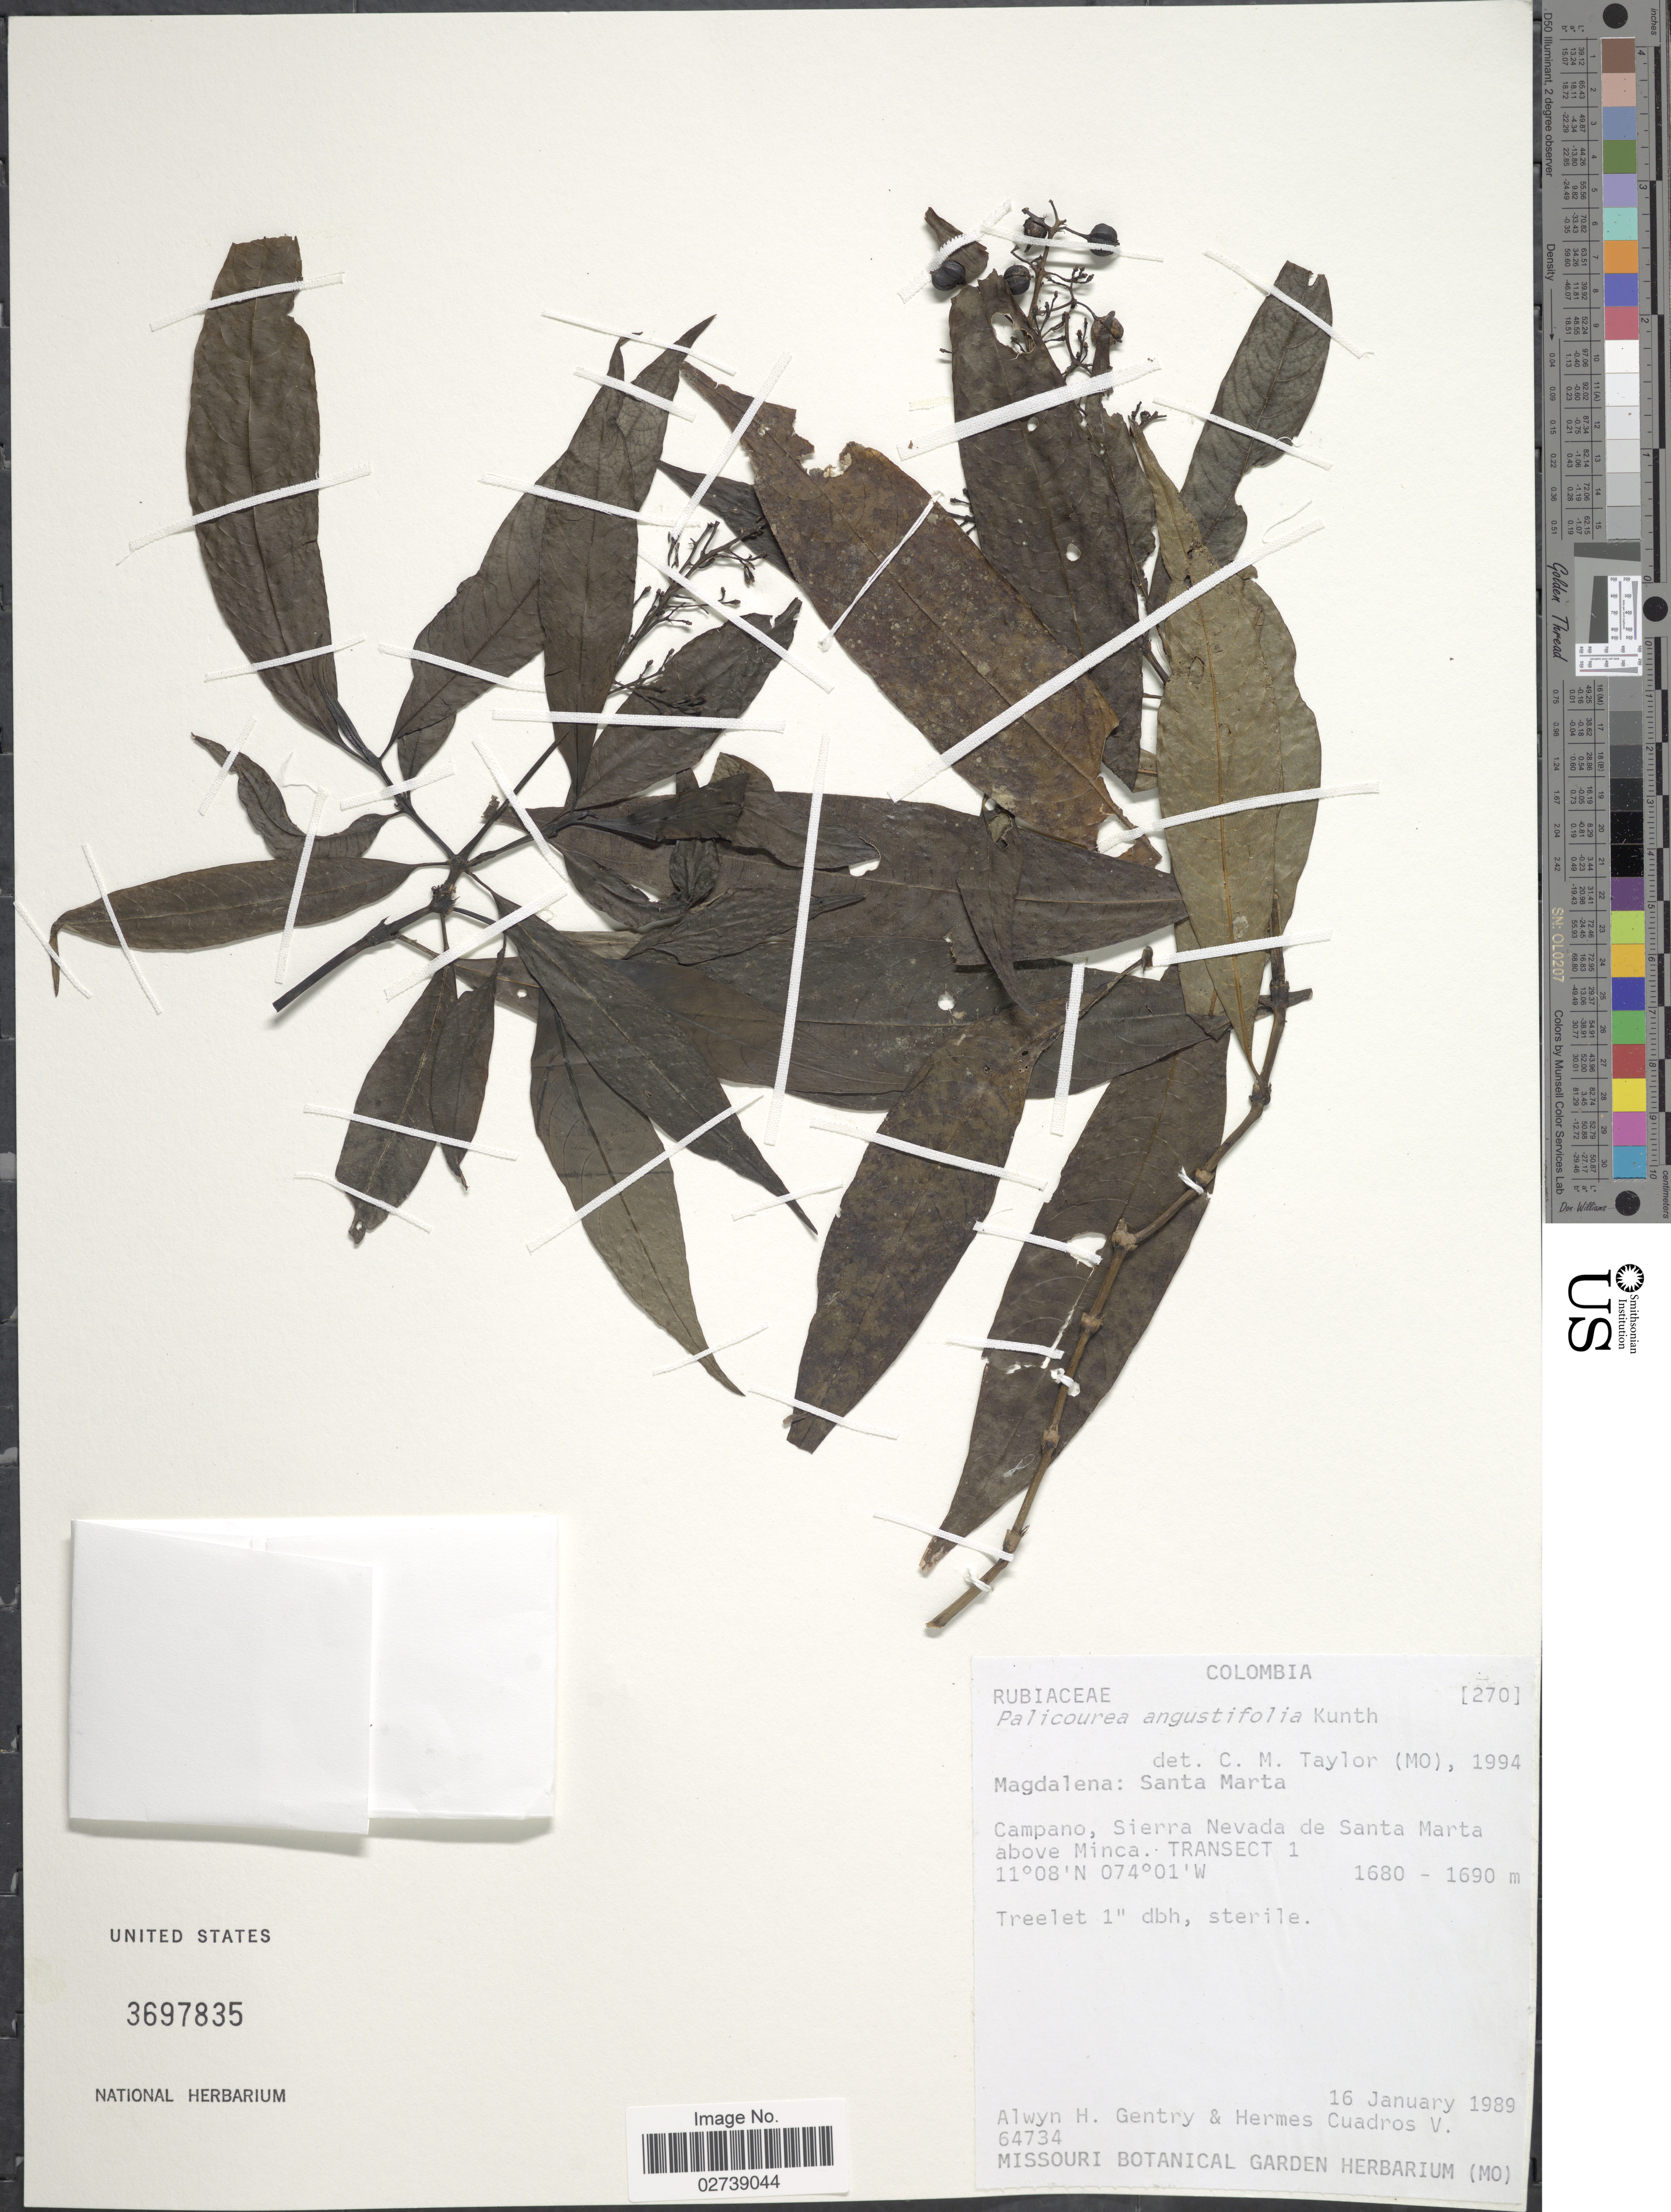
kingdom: Plantae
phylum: Tracheophyta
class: Magnoliopsida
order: Gentianales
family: Rubiaceae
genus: Palicourea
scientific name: Palicourea angustifolia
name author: Kunth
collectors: A. H. Gentry & H. Cuadros V.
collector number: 270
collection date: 1989-01-16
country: Colombia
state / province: Magdalena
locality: Magdalena: Santa Marta, Campano, Sierra Nevada de Santa Marta above Minca.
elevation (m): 1680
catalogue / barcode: US 3697835